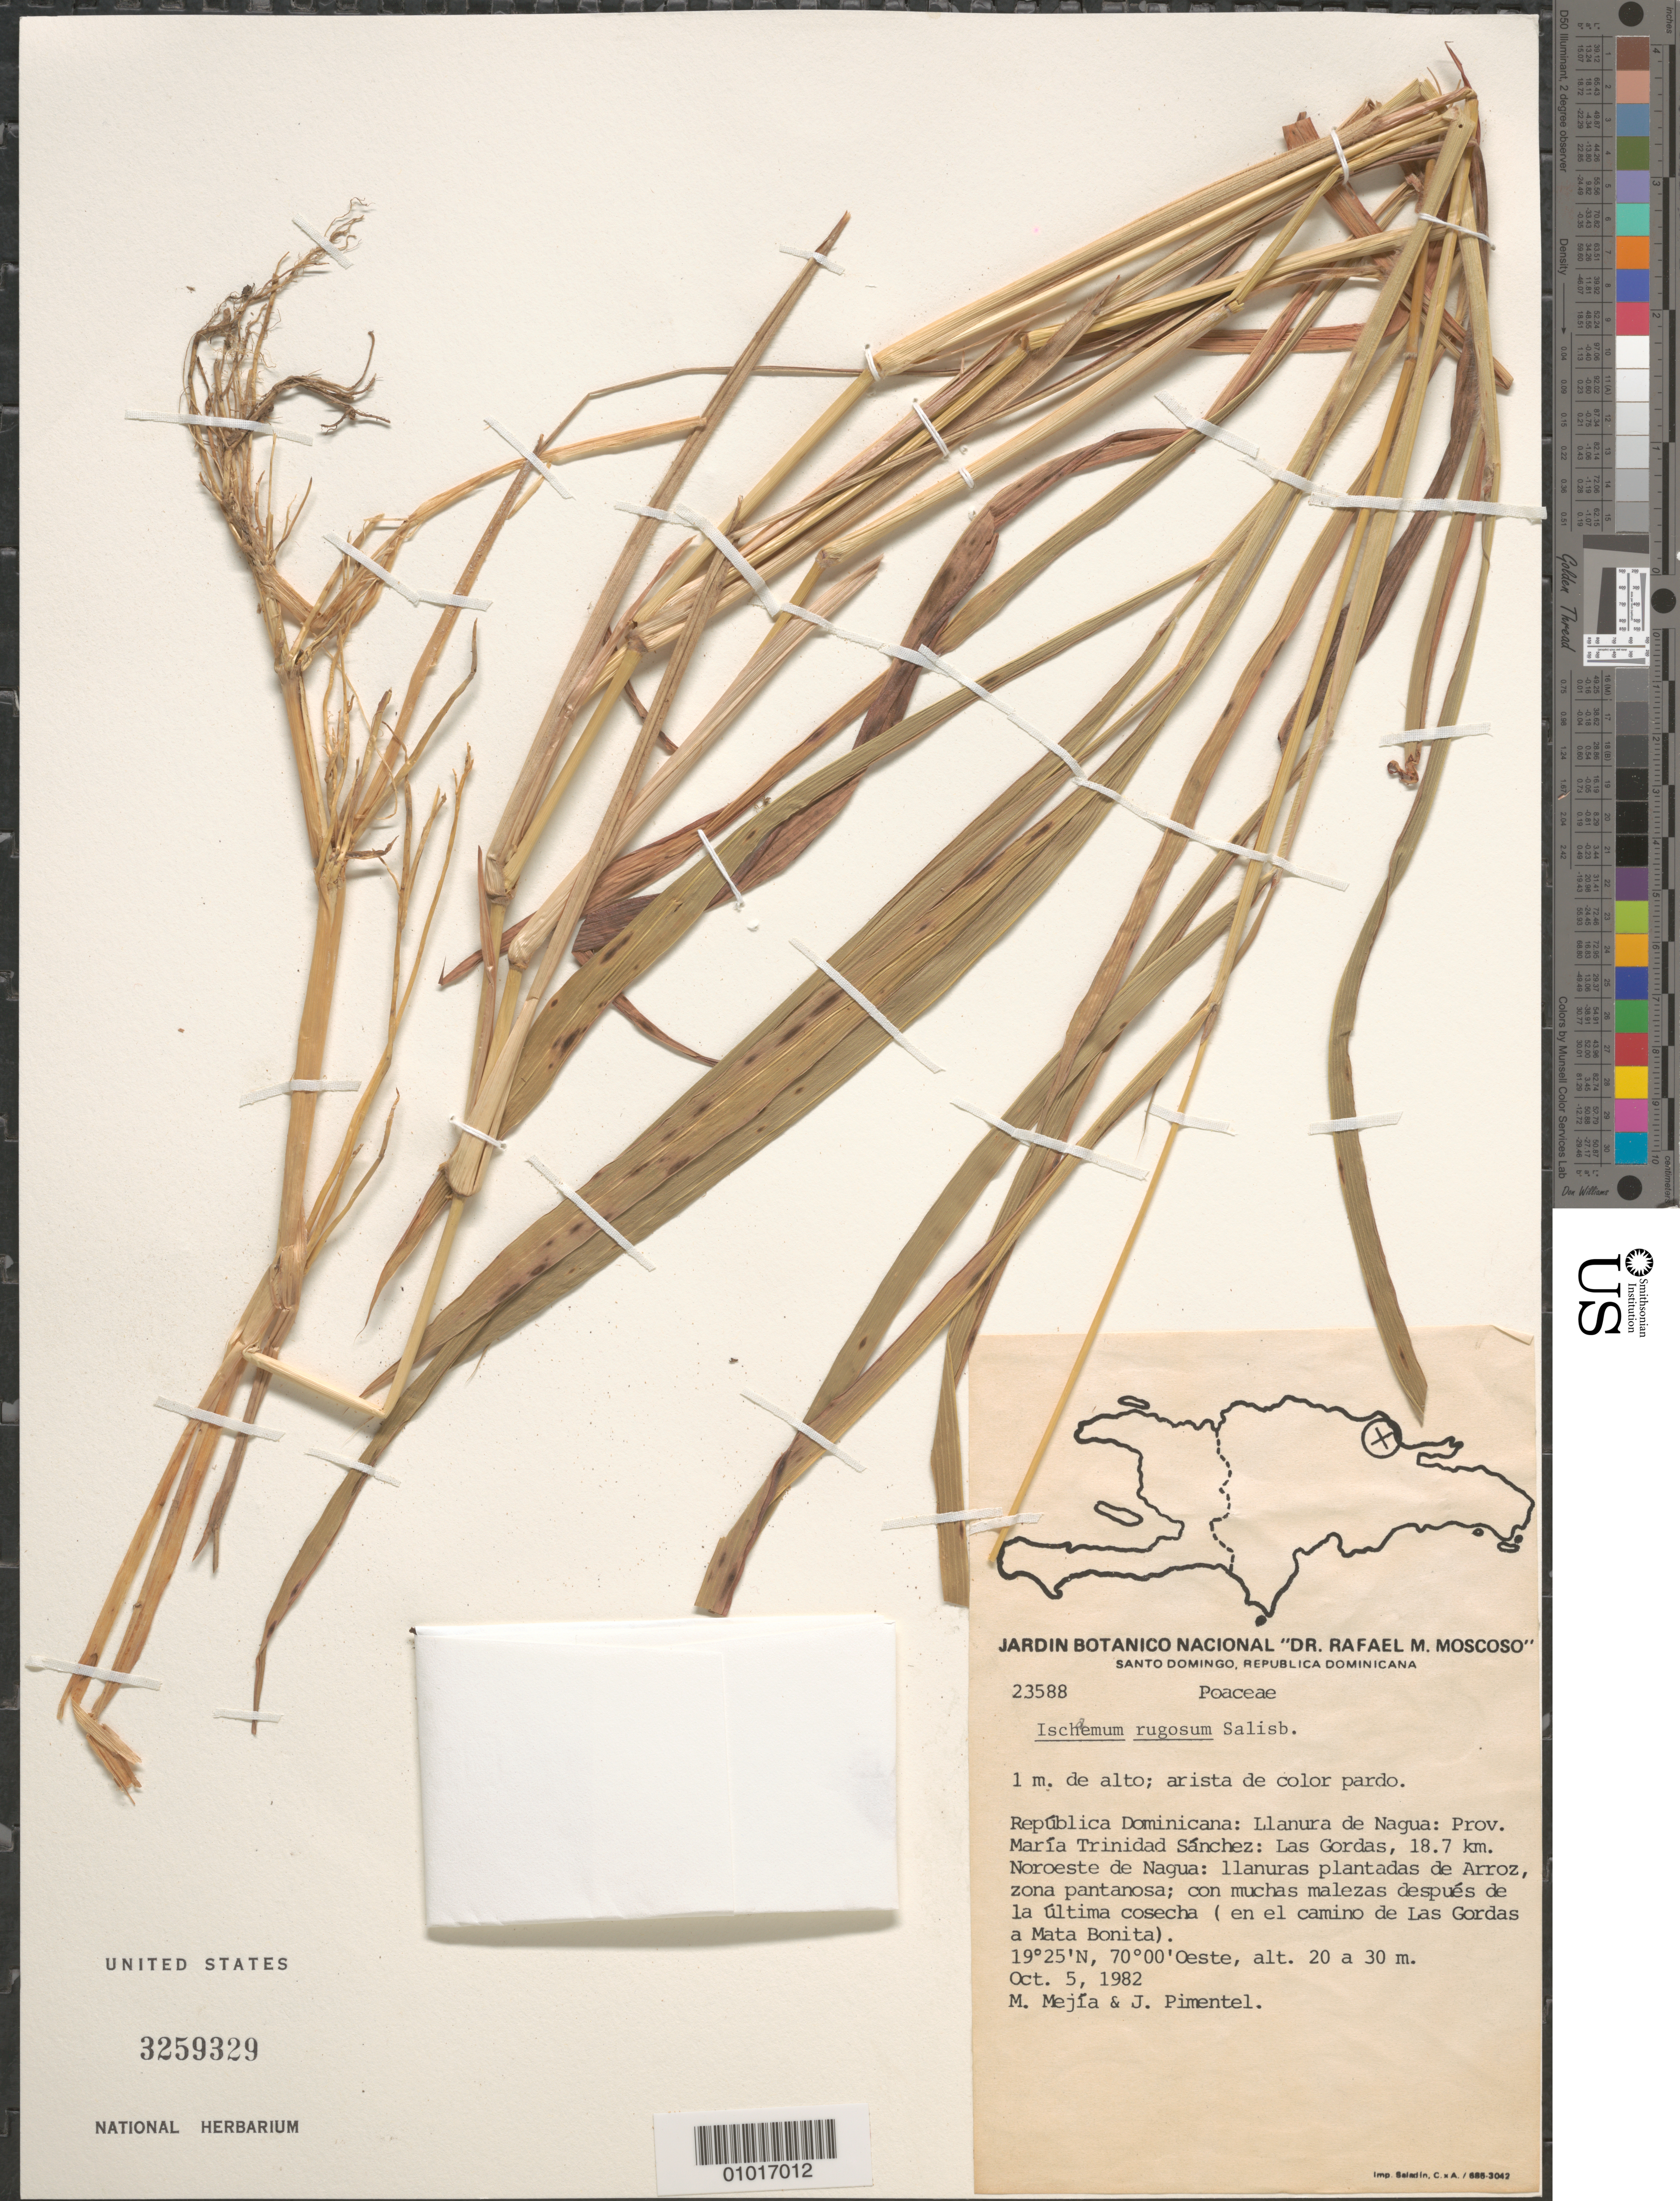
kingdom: Plantae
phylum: Tracheophyta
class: Liliopsida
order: Poales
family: Poaceae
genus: Ischaemum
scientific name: Ischaemum rugosum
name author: Salisb.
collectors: M. Mejia & J. Pimentel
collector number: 23588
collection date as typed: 05 Oct 1982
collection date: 1982-10-05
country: Dominican Republic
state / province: María Trinidad Sanchez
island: Hispaniola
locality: Llamura de Nagua: Prov: Maria Trinidad Sanchez: Las Gordas, 18.7 km. Noroeste de nagua: Illanuras plantadas de Arroz, zona pantosa; con muchas malezas despues de la ultima cosecha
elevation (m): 20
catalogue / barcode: US 3259329